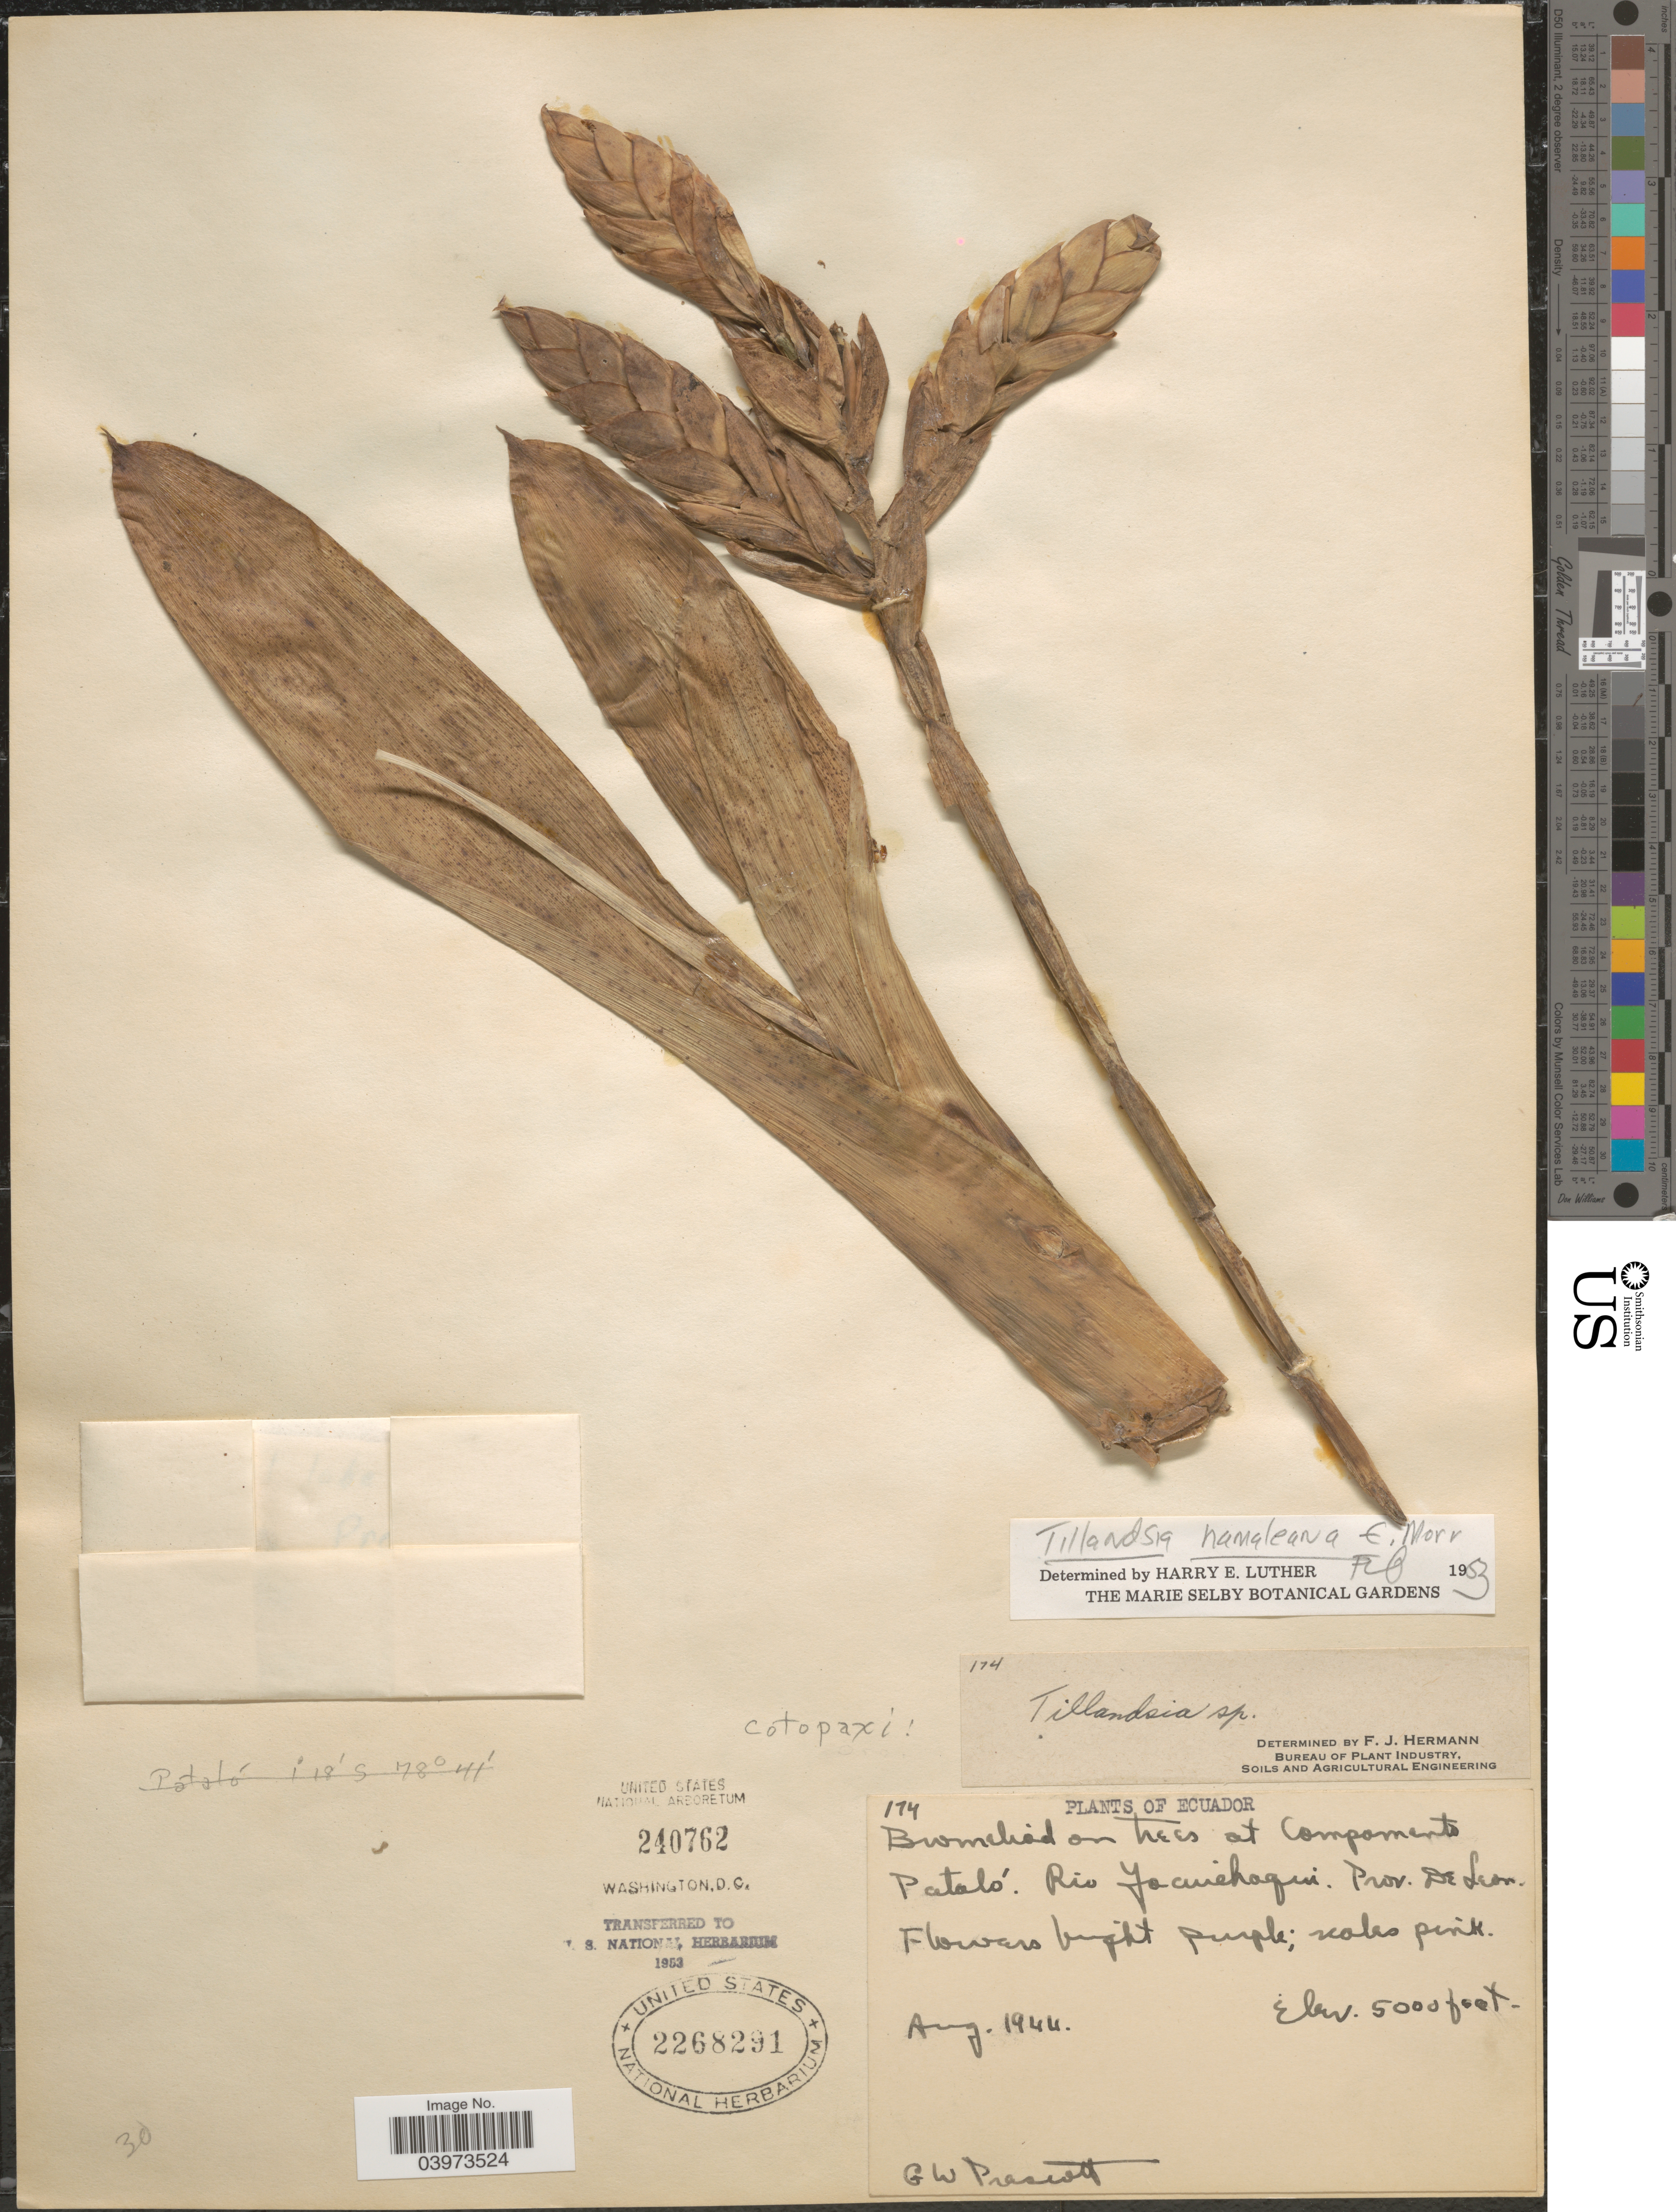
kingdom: Plantae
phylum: Tracheophyta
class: Liliopsida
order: Poales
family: Bromeliaceae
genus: Tillandsia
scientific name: Tillandsia hamaleana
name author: É. Morren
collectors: G. Prescott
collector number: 174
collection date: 1944-08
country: Ecuador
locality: Pataló. Rio Yacuichaqui. Prov. De Leon.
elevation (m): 1524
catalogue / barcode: US 2269291